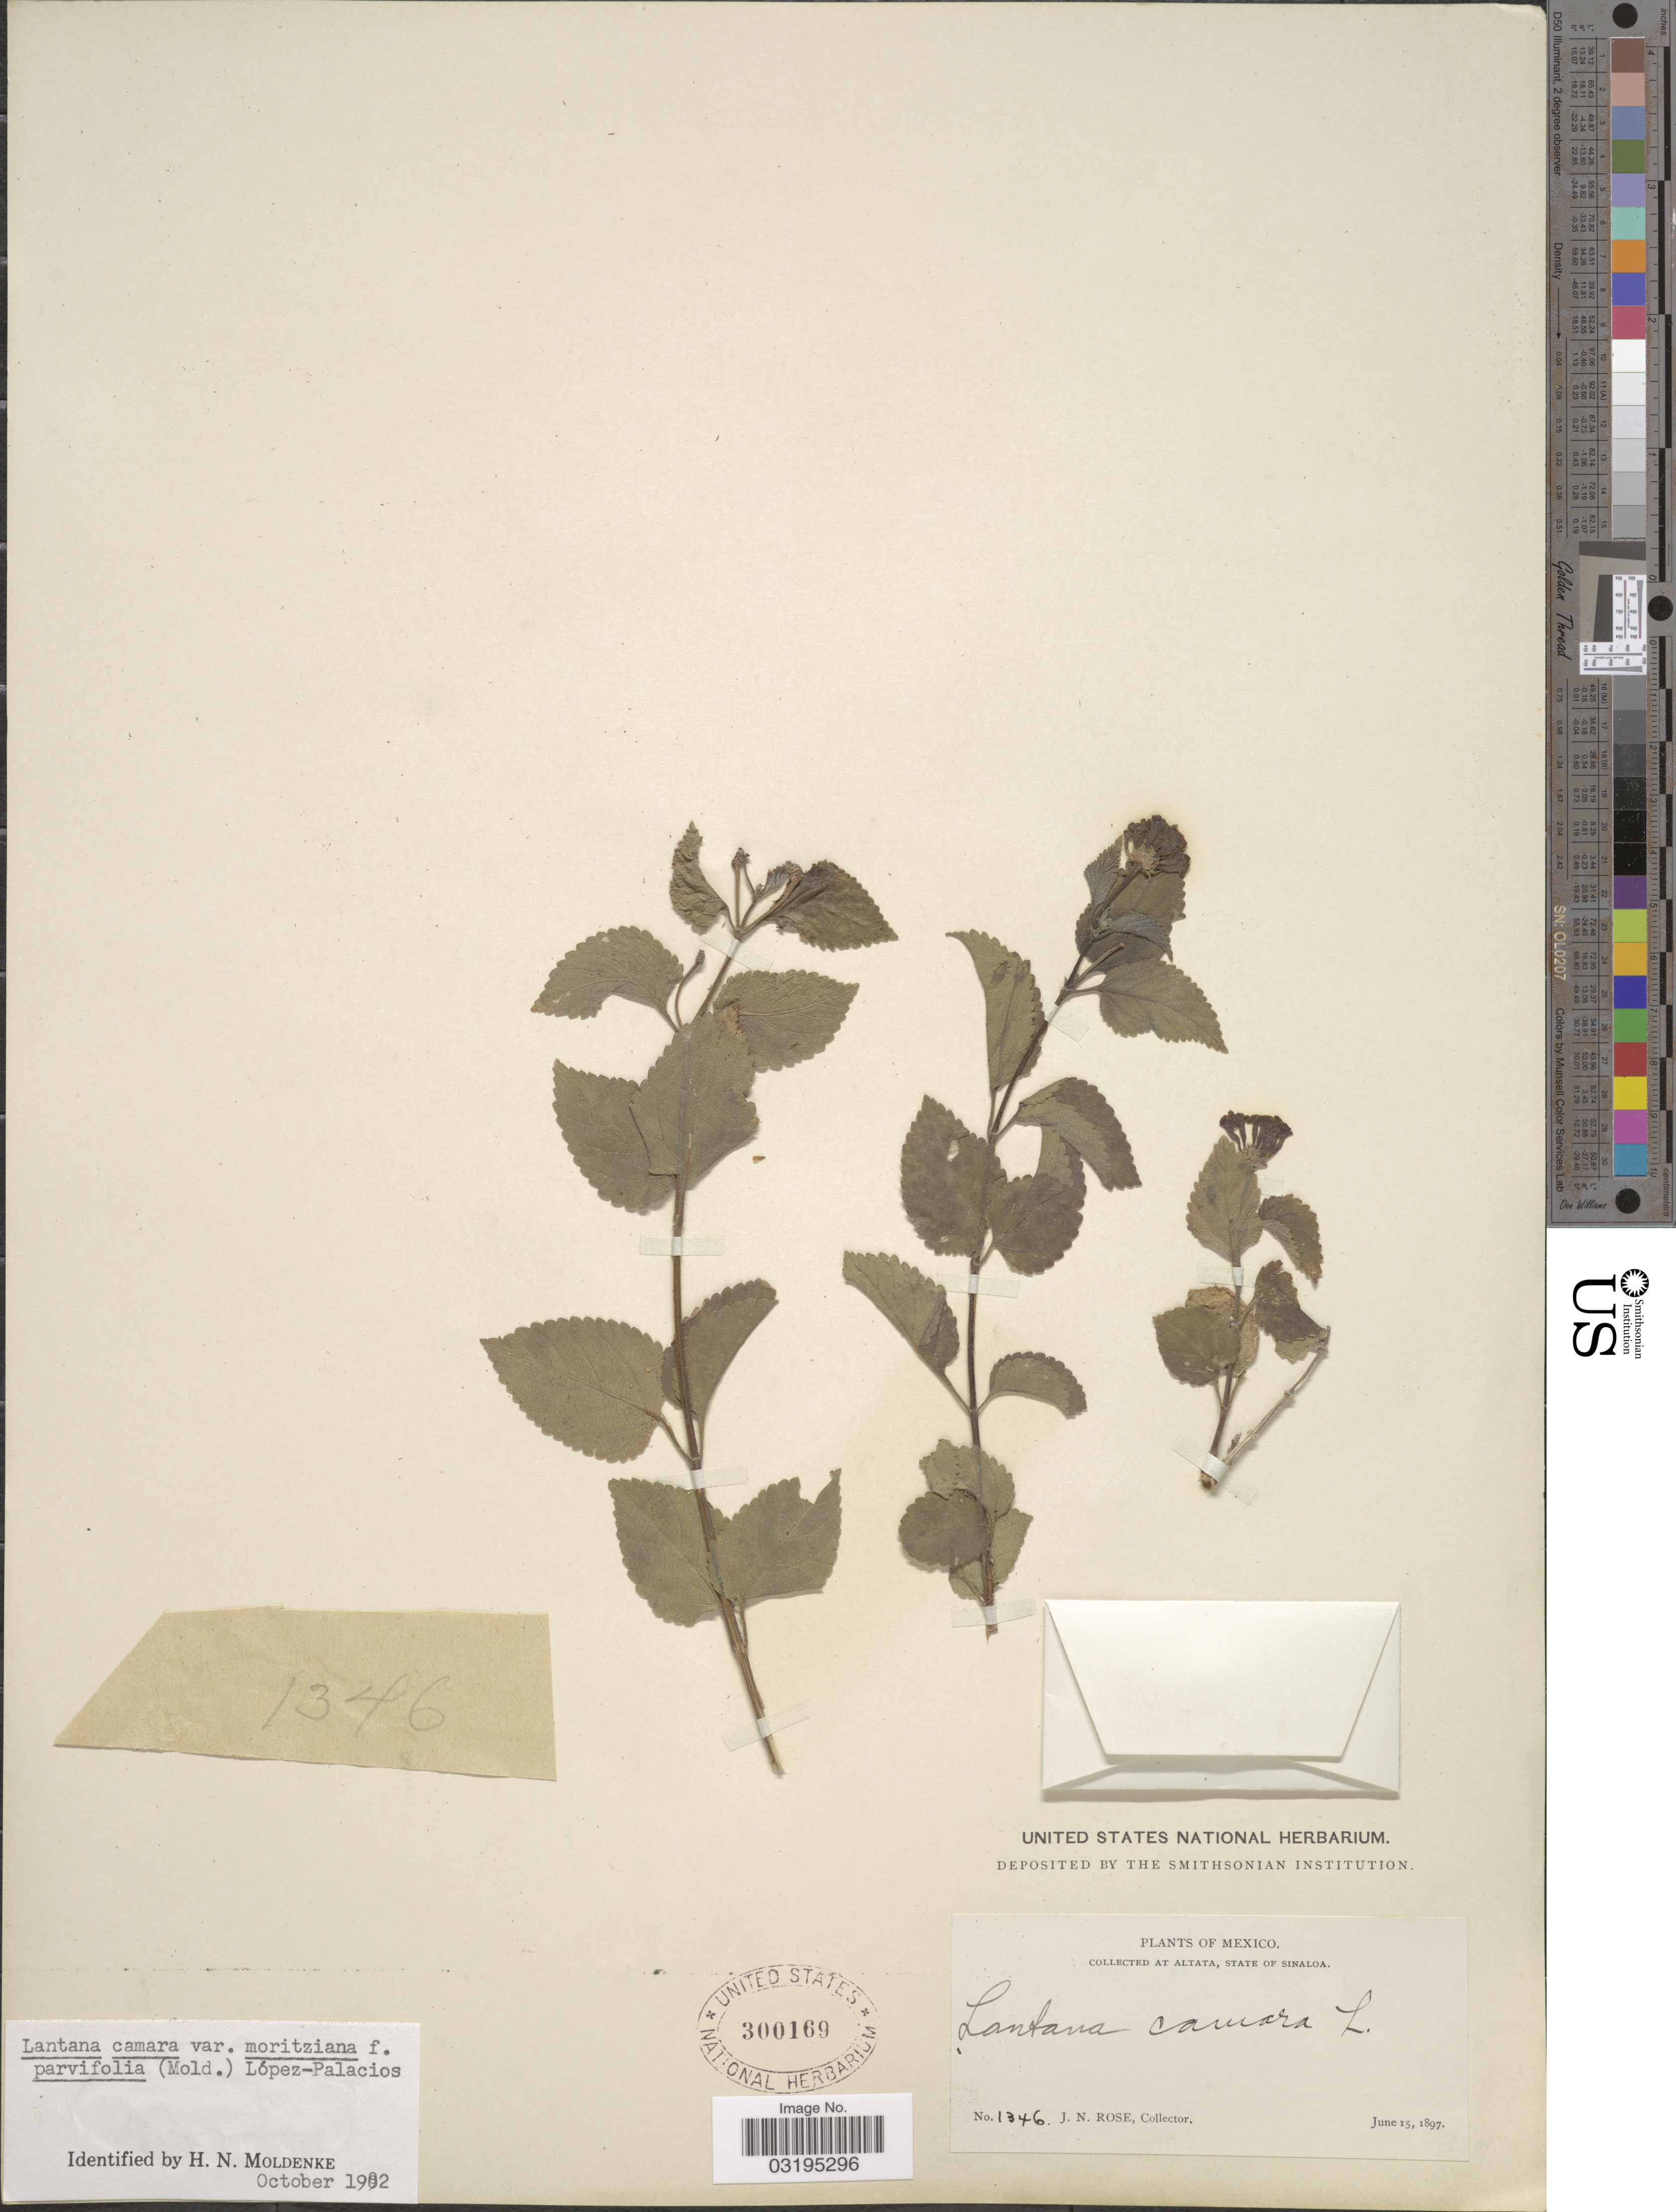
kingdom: Plantae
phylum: Tracheophyta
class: Magnoliopsida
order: Lamiales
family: Verbenaceae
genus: Lantana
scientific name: Lantana camara f. parvifolia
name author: Moldenke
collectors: J. N. Rose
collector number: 1346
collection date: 1897-06-15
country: Mexico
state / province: Sinaloa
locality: Altata.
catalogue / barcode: US 300169